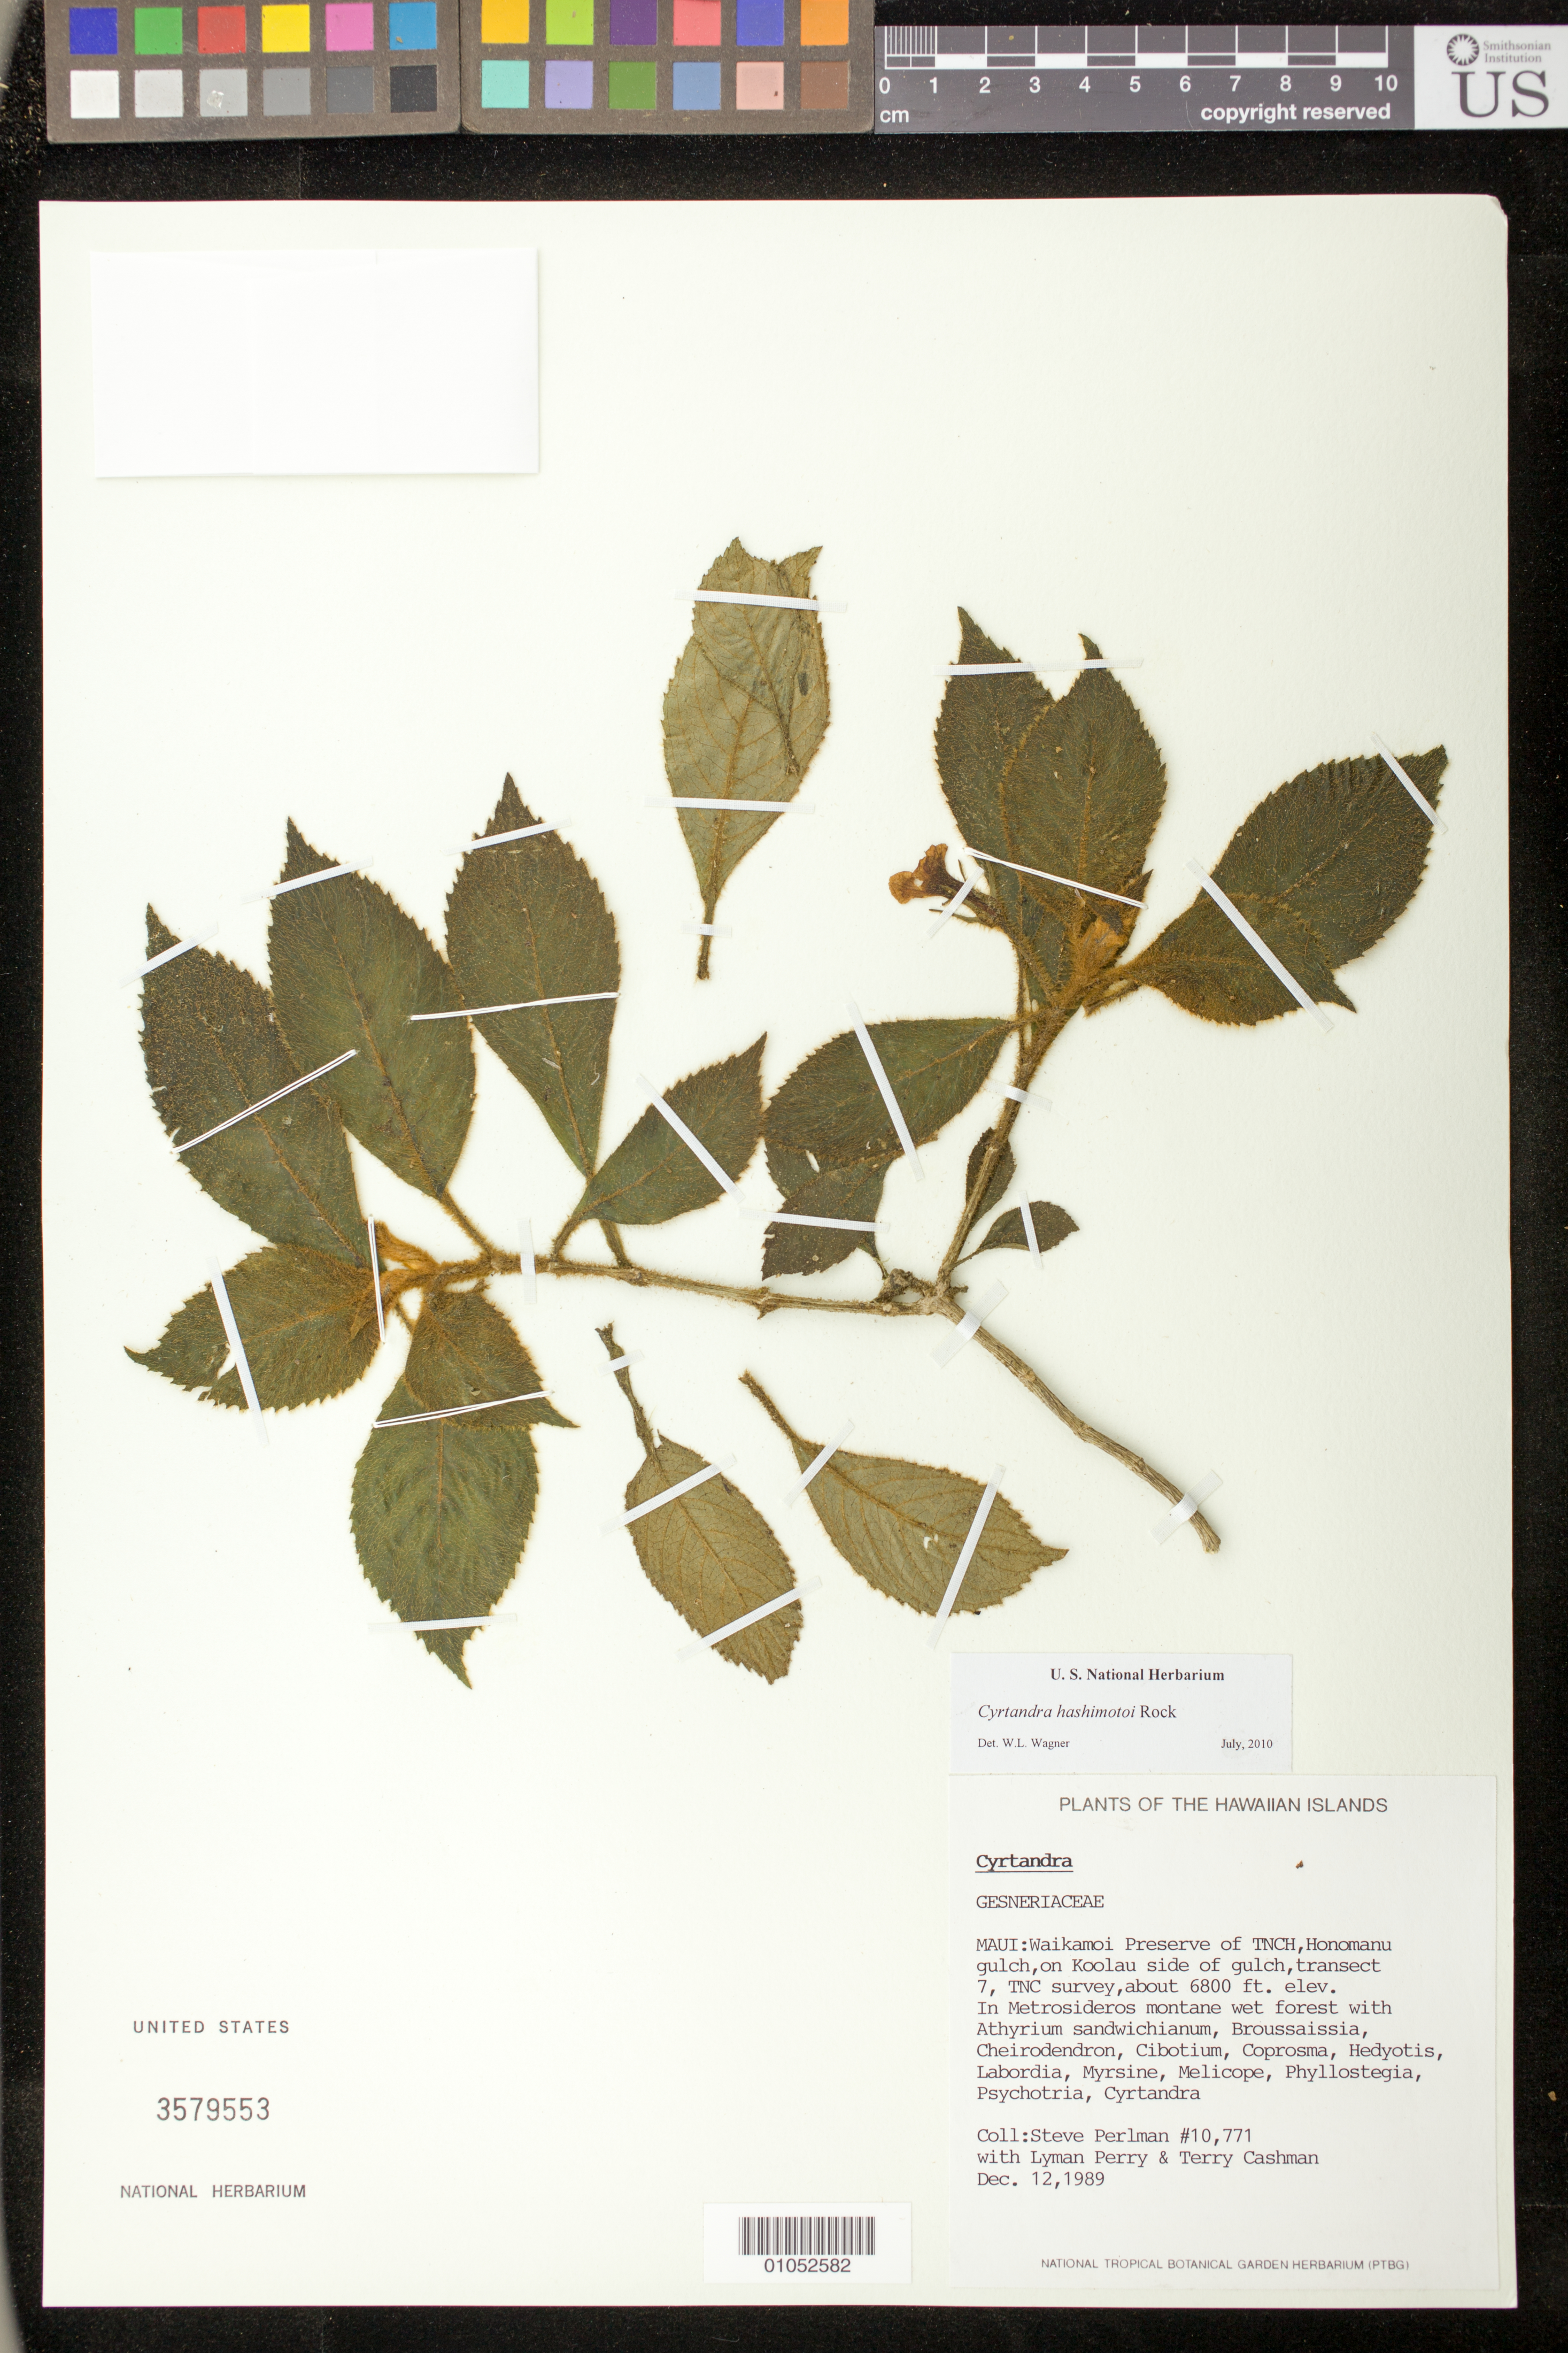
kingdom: Plantae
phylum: Tracheophyta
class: Magnoliopsida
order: Lamiales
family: Gesneriaceae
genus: Cyrtandra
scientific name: Cyrtandra hashimotoi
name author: Rock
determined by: Wagner, W. L., (BOT), Smithsonian Institution - National Museum of Natural History (UNITED STATES)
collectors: S. P. Perlman, L. Perry & T. Cashman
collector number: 10771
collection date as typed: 12 Dec 1989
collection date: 1989-12-12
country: United States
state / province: Hawaii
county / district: Maui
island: Maui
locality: Waikamoi Preserve of TNCH, Honomanu gulch, on Koolau side of gulch, transect 7, TNC survey.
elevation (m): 2073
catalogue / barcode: US 3579553